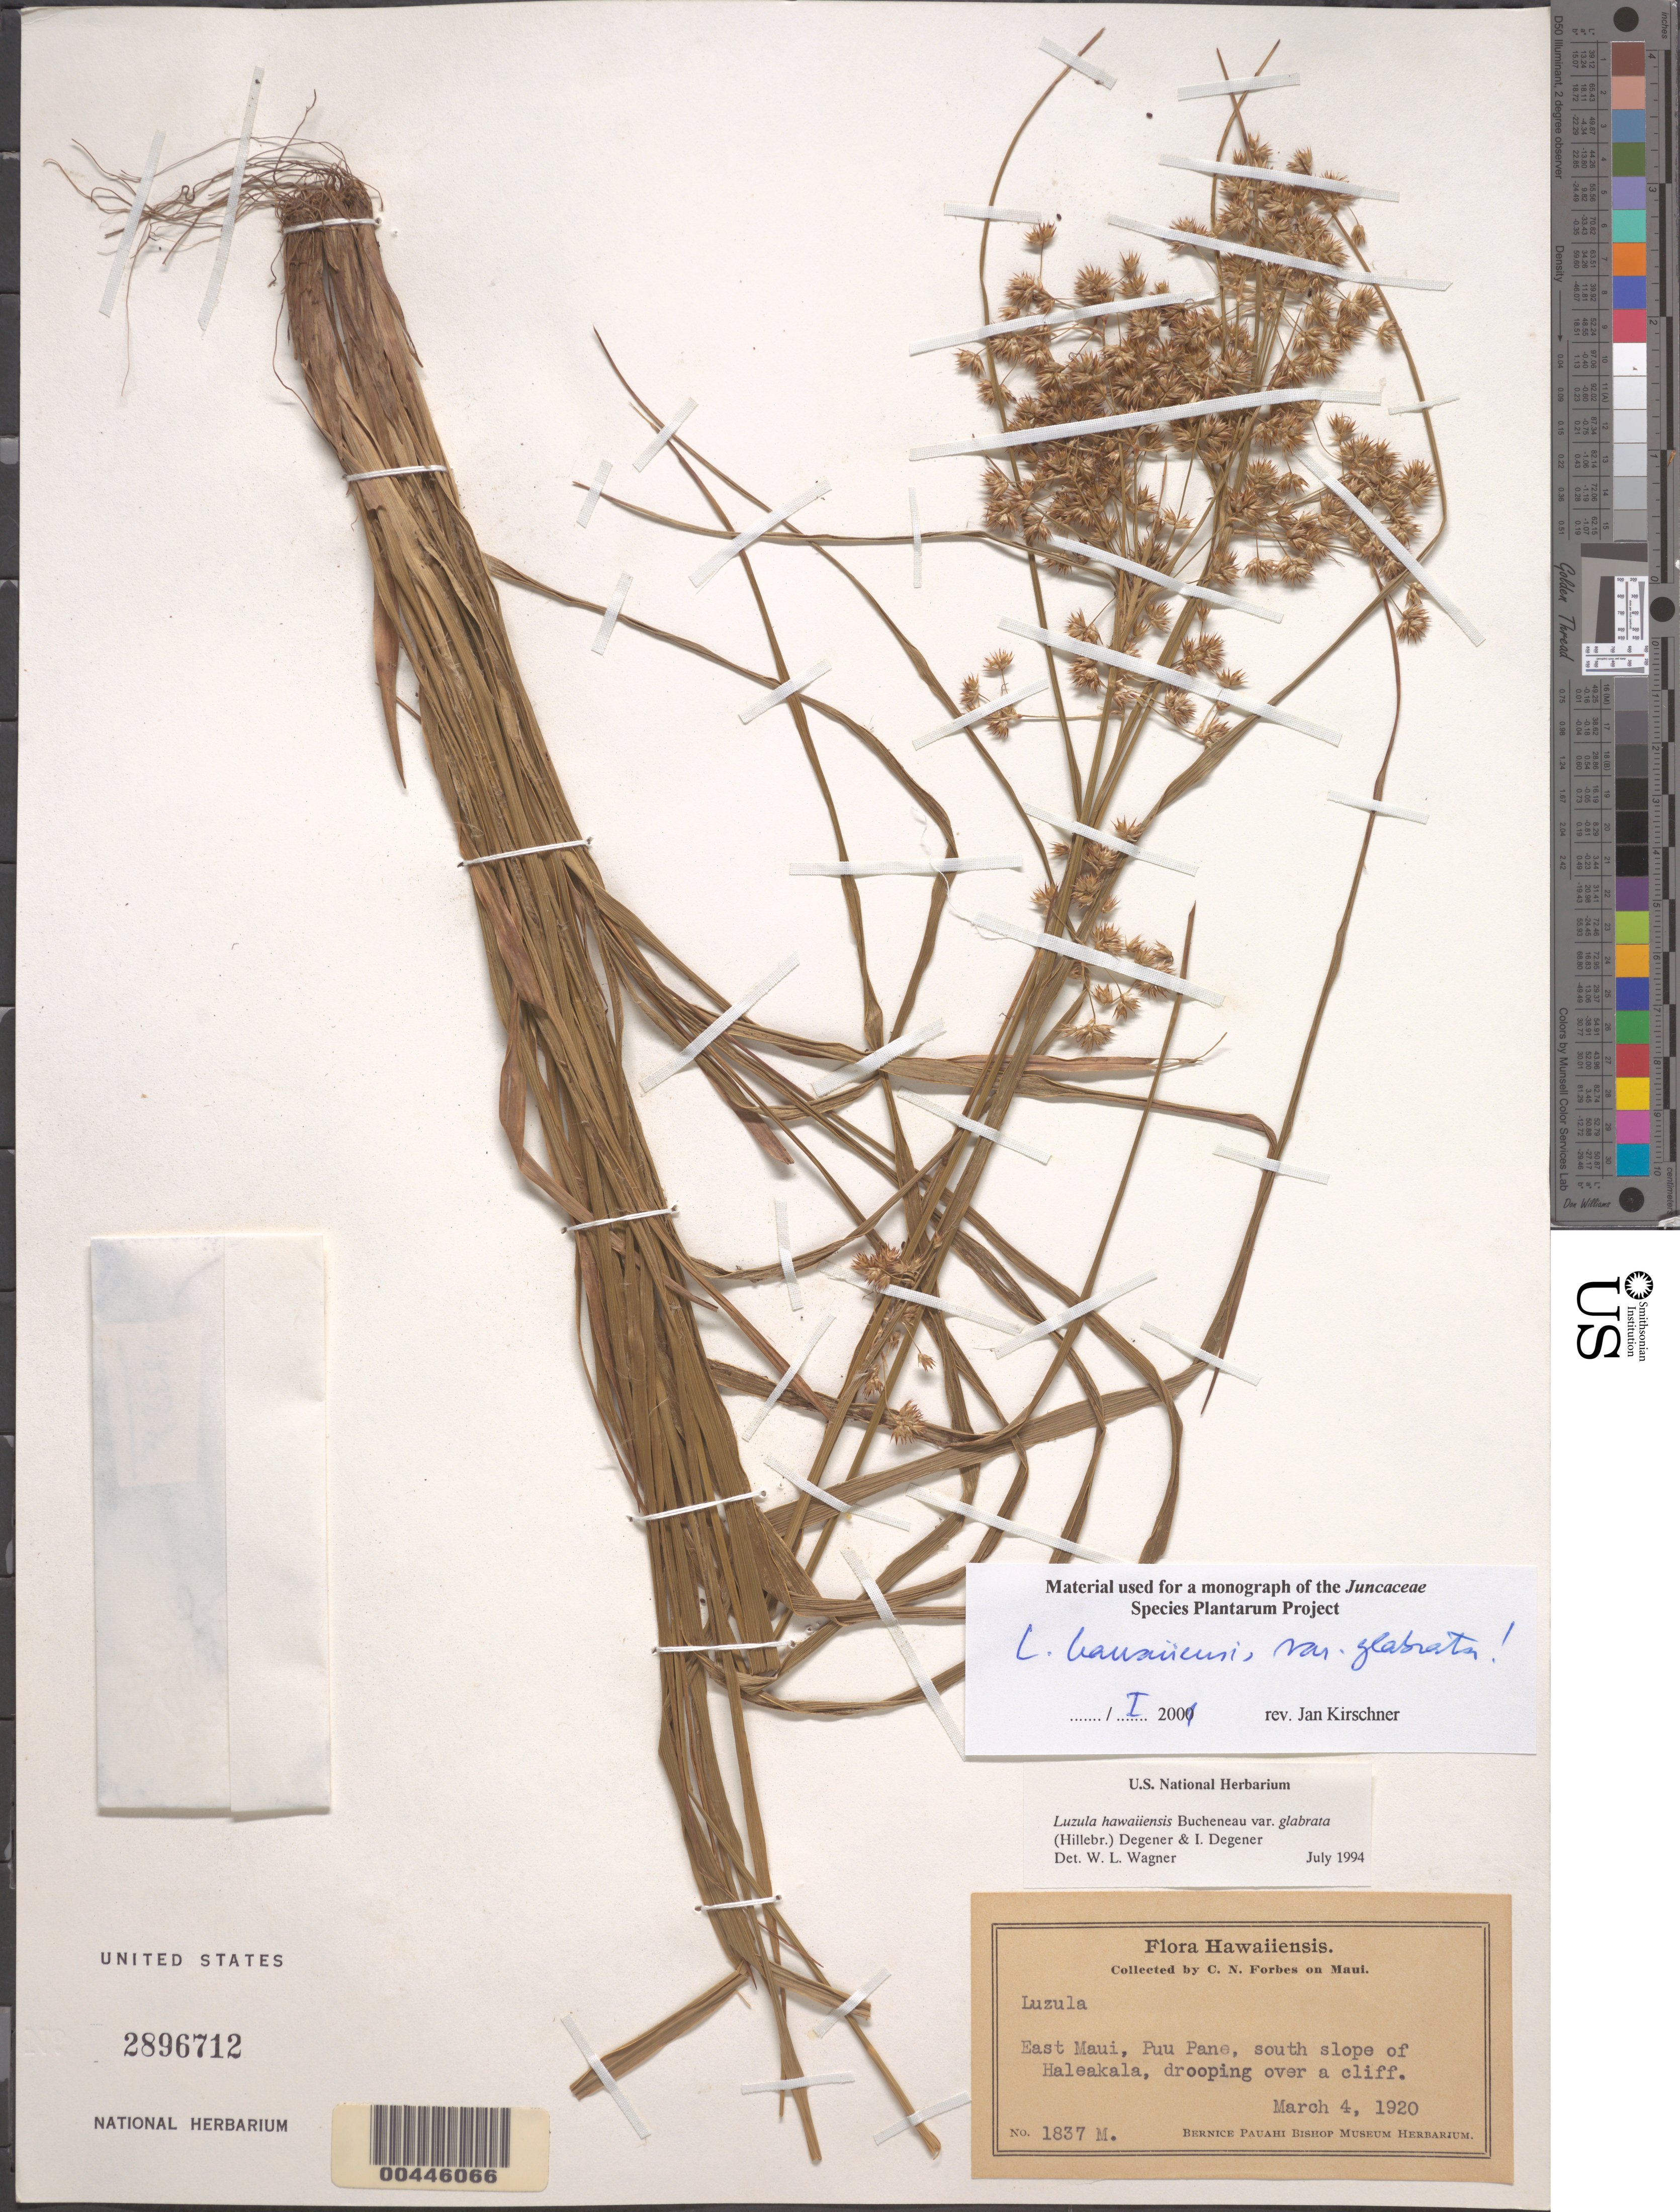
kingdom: Plantae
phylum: Tracheophyta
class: Liliopsida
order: Poales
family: Juncaceae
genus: Luzula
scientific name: Luzula hawaiiensis var. glabrata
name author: (Hillebr.) O. Deg. & I. Deg.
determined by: Wagner, W. L., (BOT), Smithsonian Institution - National Museum of Natural History (UNITED STATES)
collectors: C. N. Forbes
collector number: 1837 M.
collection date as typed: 4 Mar 1920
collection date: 1920-03-04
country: United States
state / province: Hawaii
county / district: Maui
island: Maui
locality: E Maui, Puu Pane, S slope of Haleakala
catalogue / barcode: US 2896712